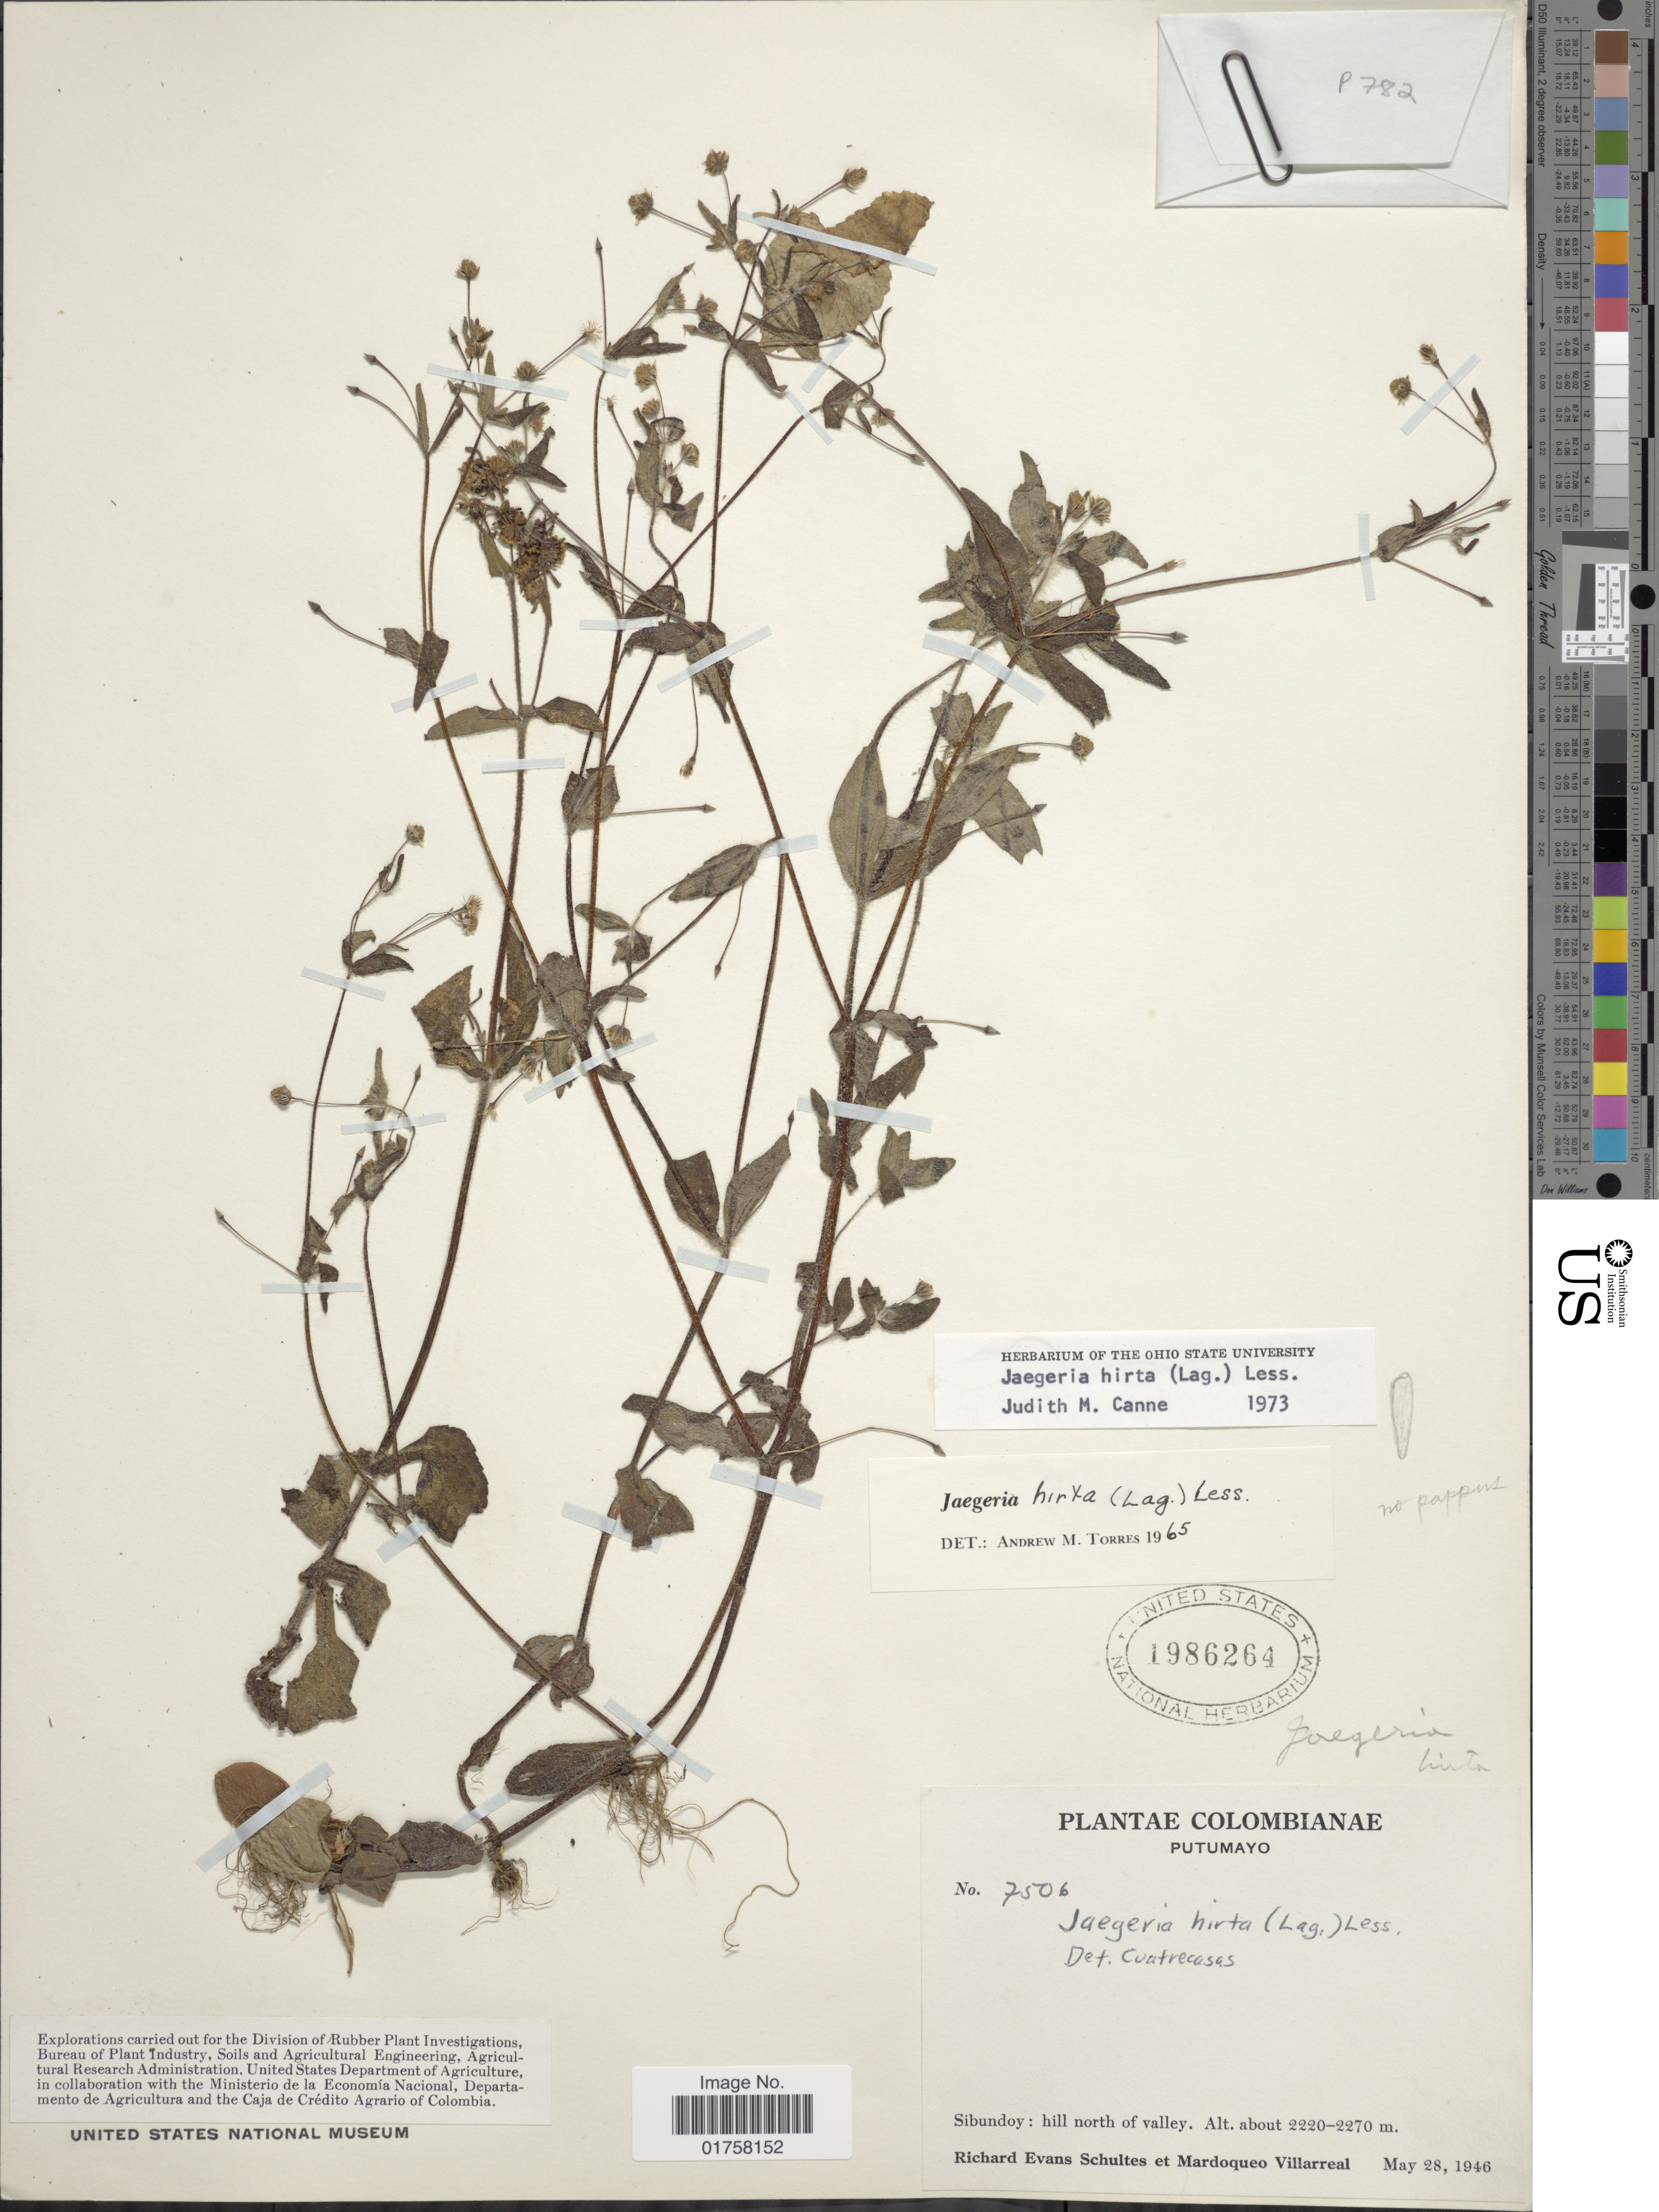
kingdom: Plantae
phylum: Tracheophyta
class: Magnoliopsida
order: Asterales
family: Asteraceae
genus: Jaegeria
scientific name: Jaegeria hirta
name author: (Lag.) Less.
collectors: R. E. Schultes & M. Villareal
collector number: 7506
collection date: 1946-05-28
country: Colombia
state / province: Putumayo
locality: Sibundoy: hill north of valley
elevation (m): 2220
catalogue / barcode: US 1986264